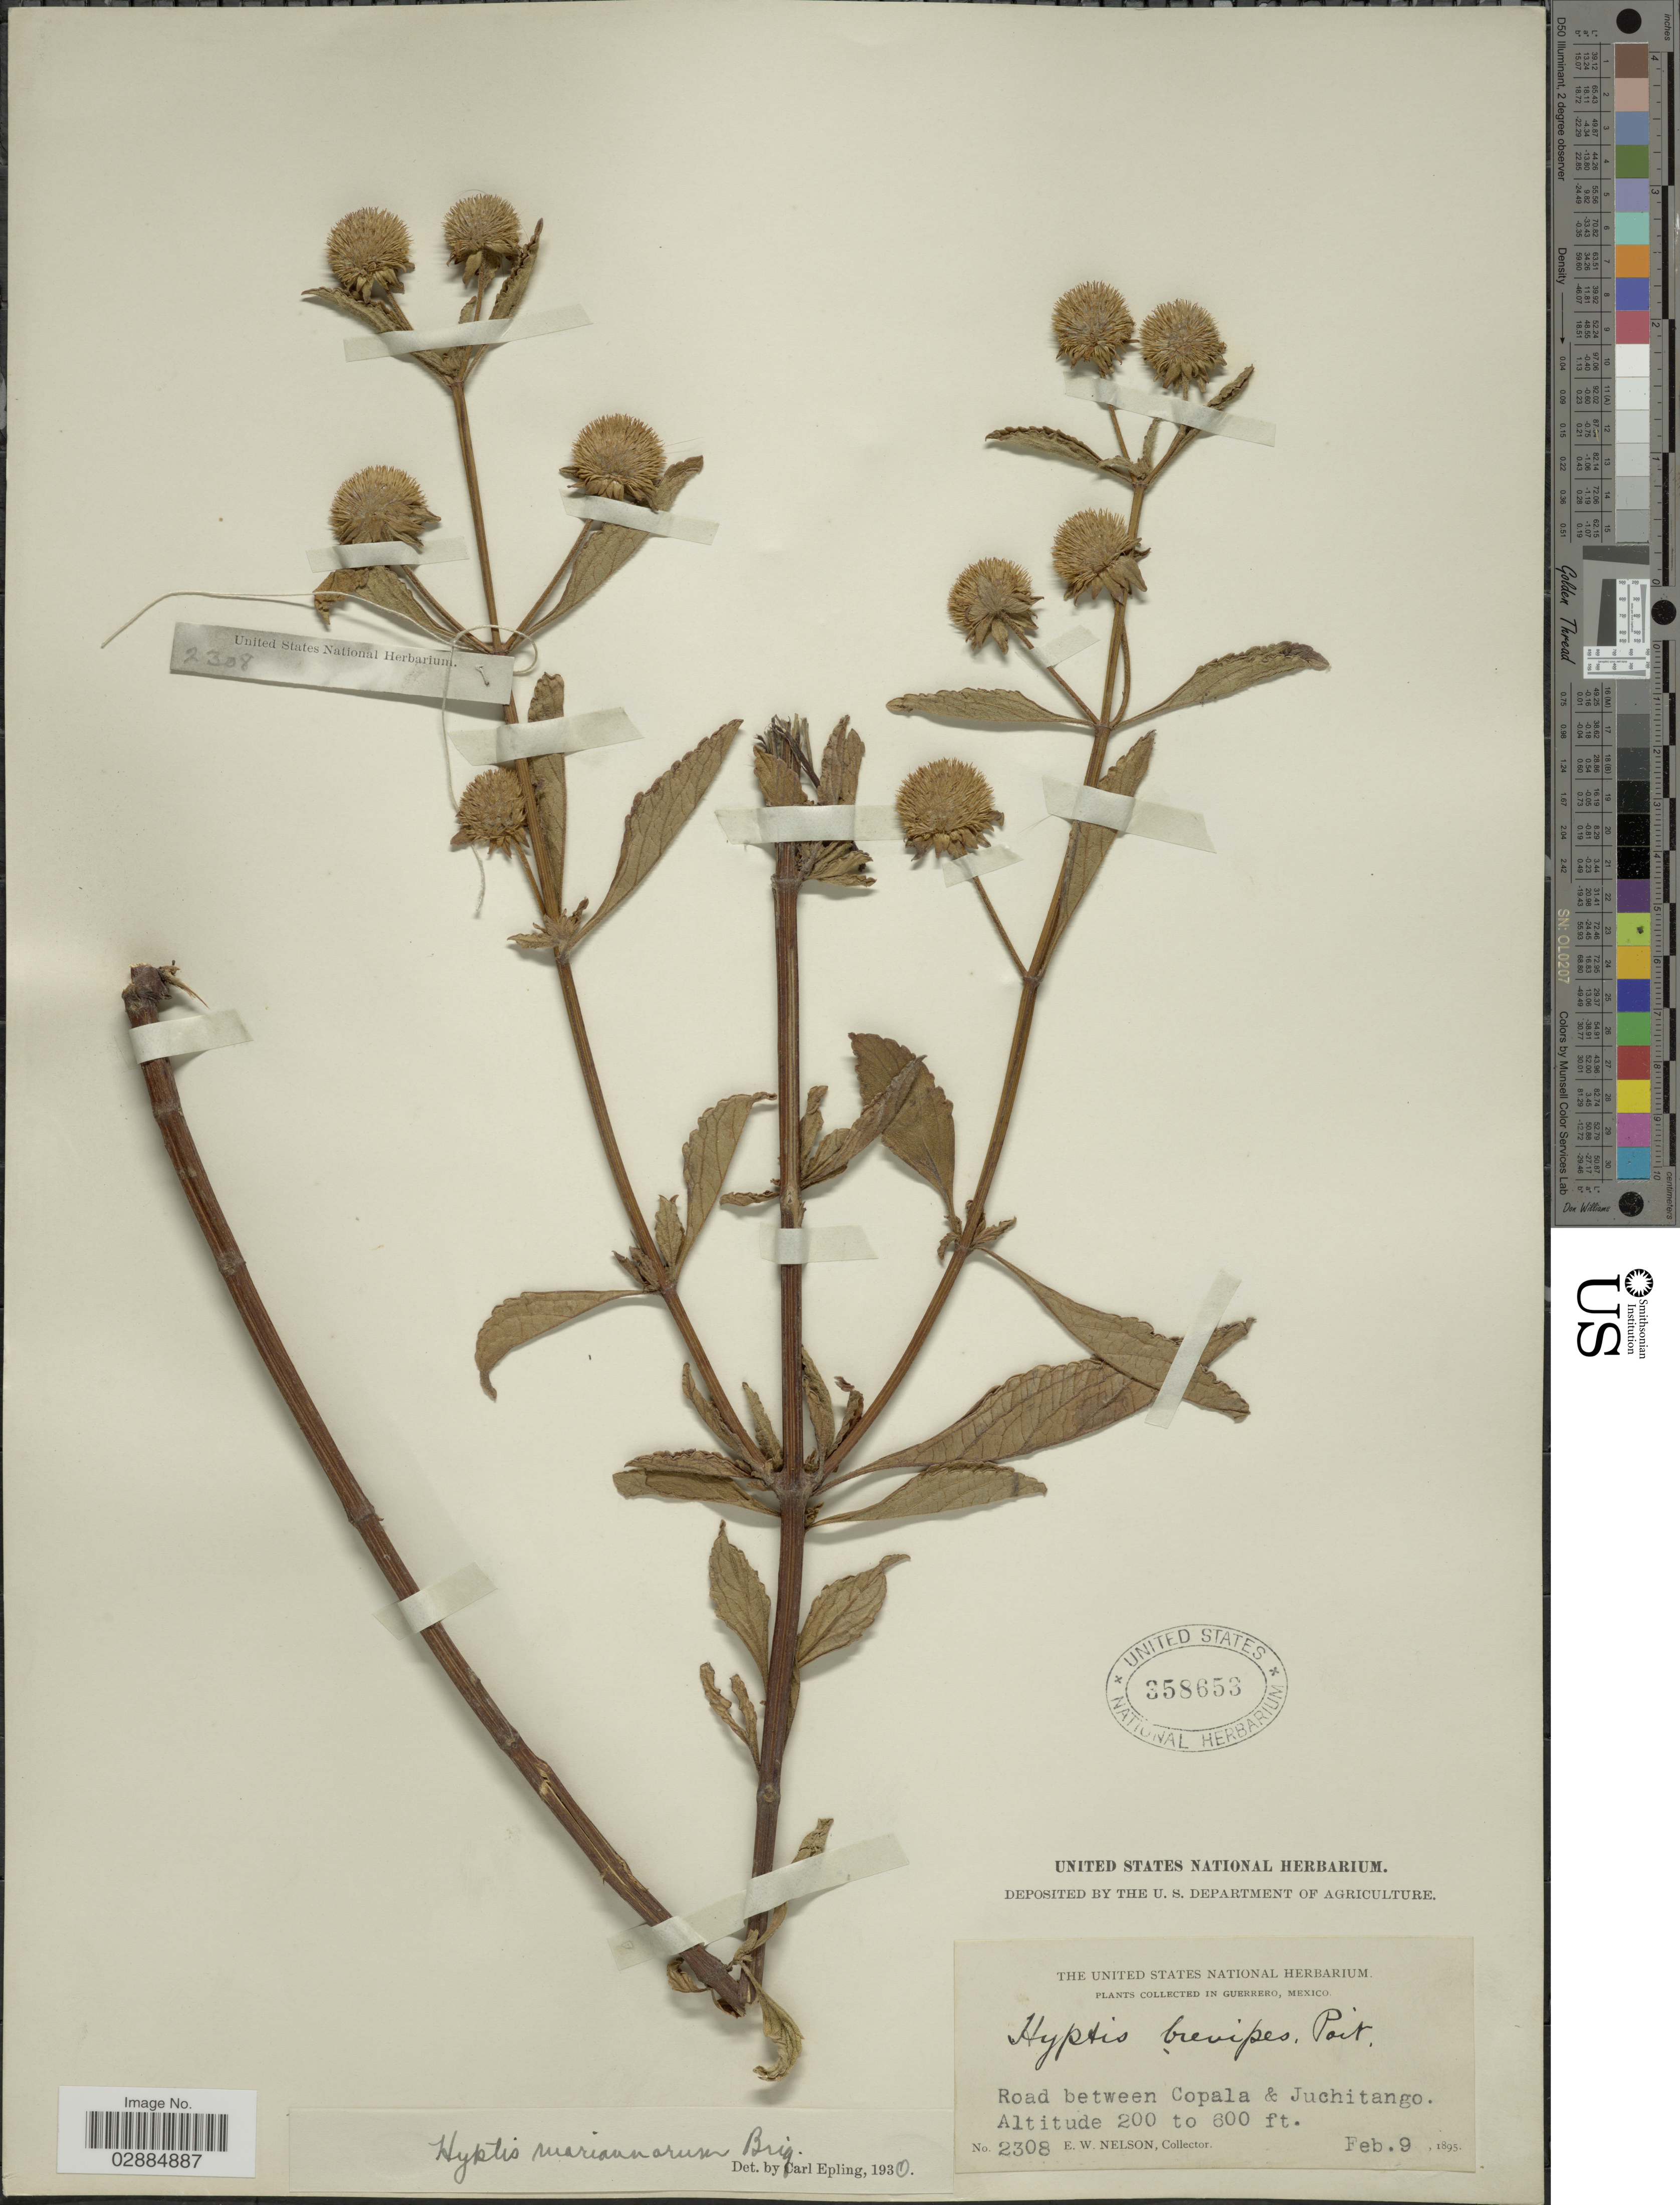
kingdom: Plantae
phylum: Tracheophyta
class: Magnoliopsida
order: Lamiales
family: Lamiaceae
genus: Hyptis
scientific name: Hyptis mariannarum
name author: Briq.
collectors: E. W. Nelson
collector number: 2308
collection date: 1895-02-09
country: Mexico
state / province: Guerrero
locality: Road between Copala & Juchitango.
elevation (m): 61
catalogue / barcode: US 358653